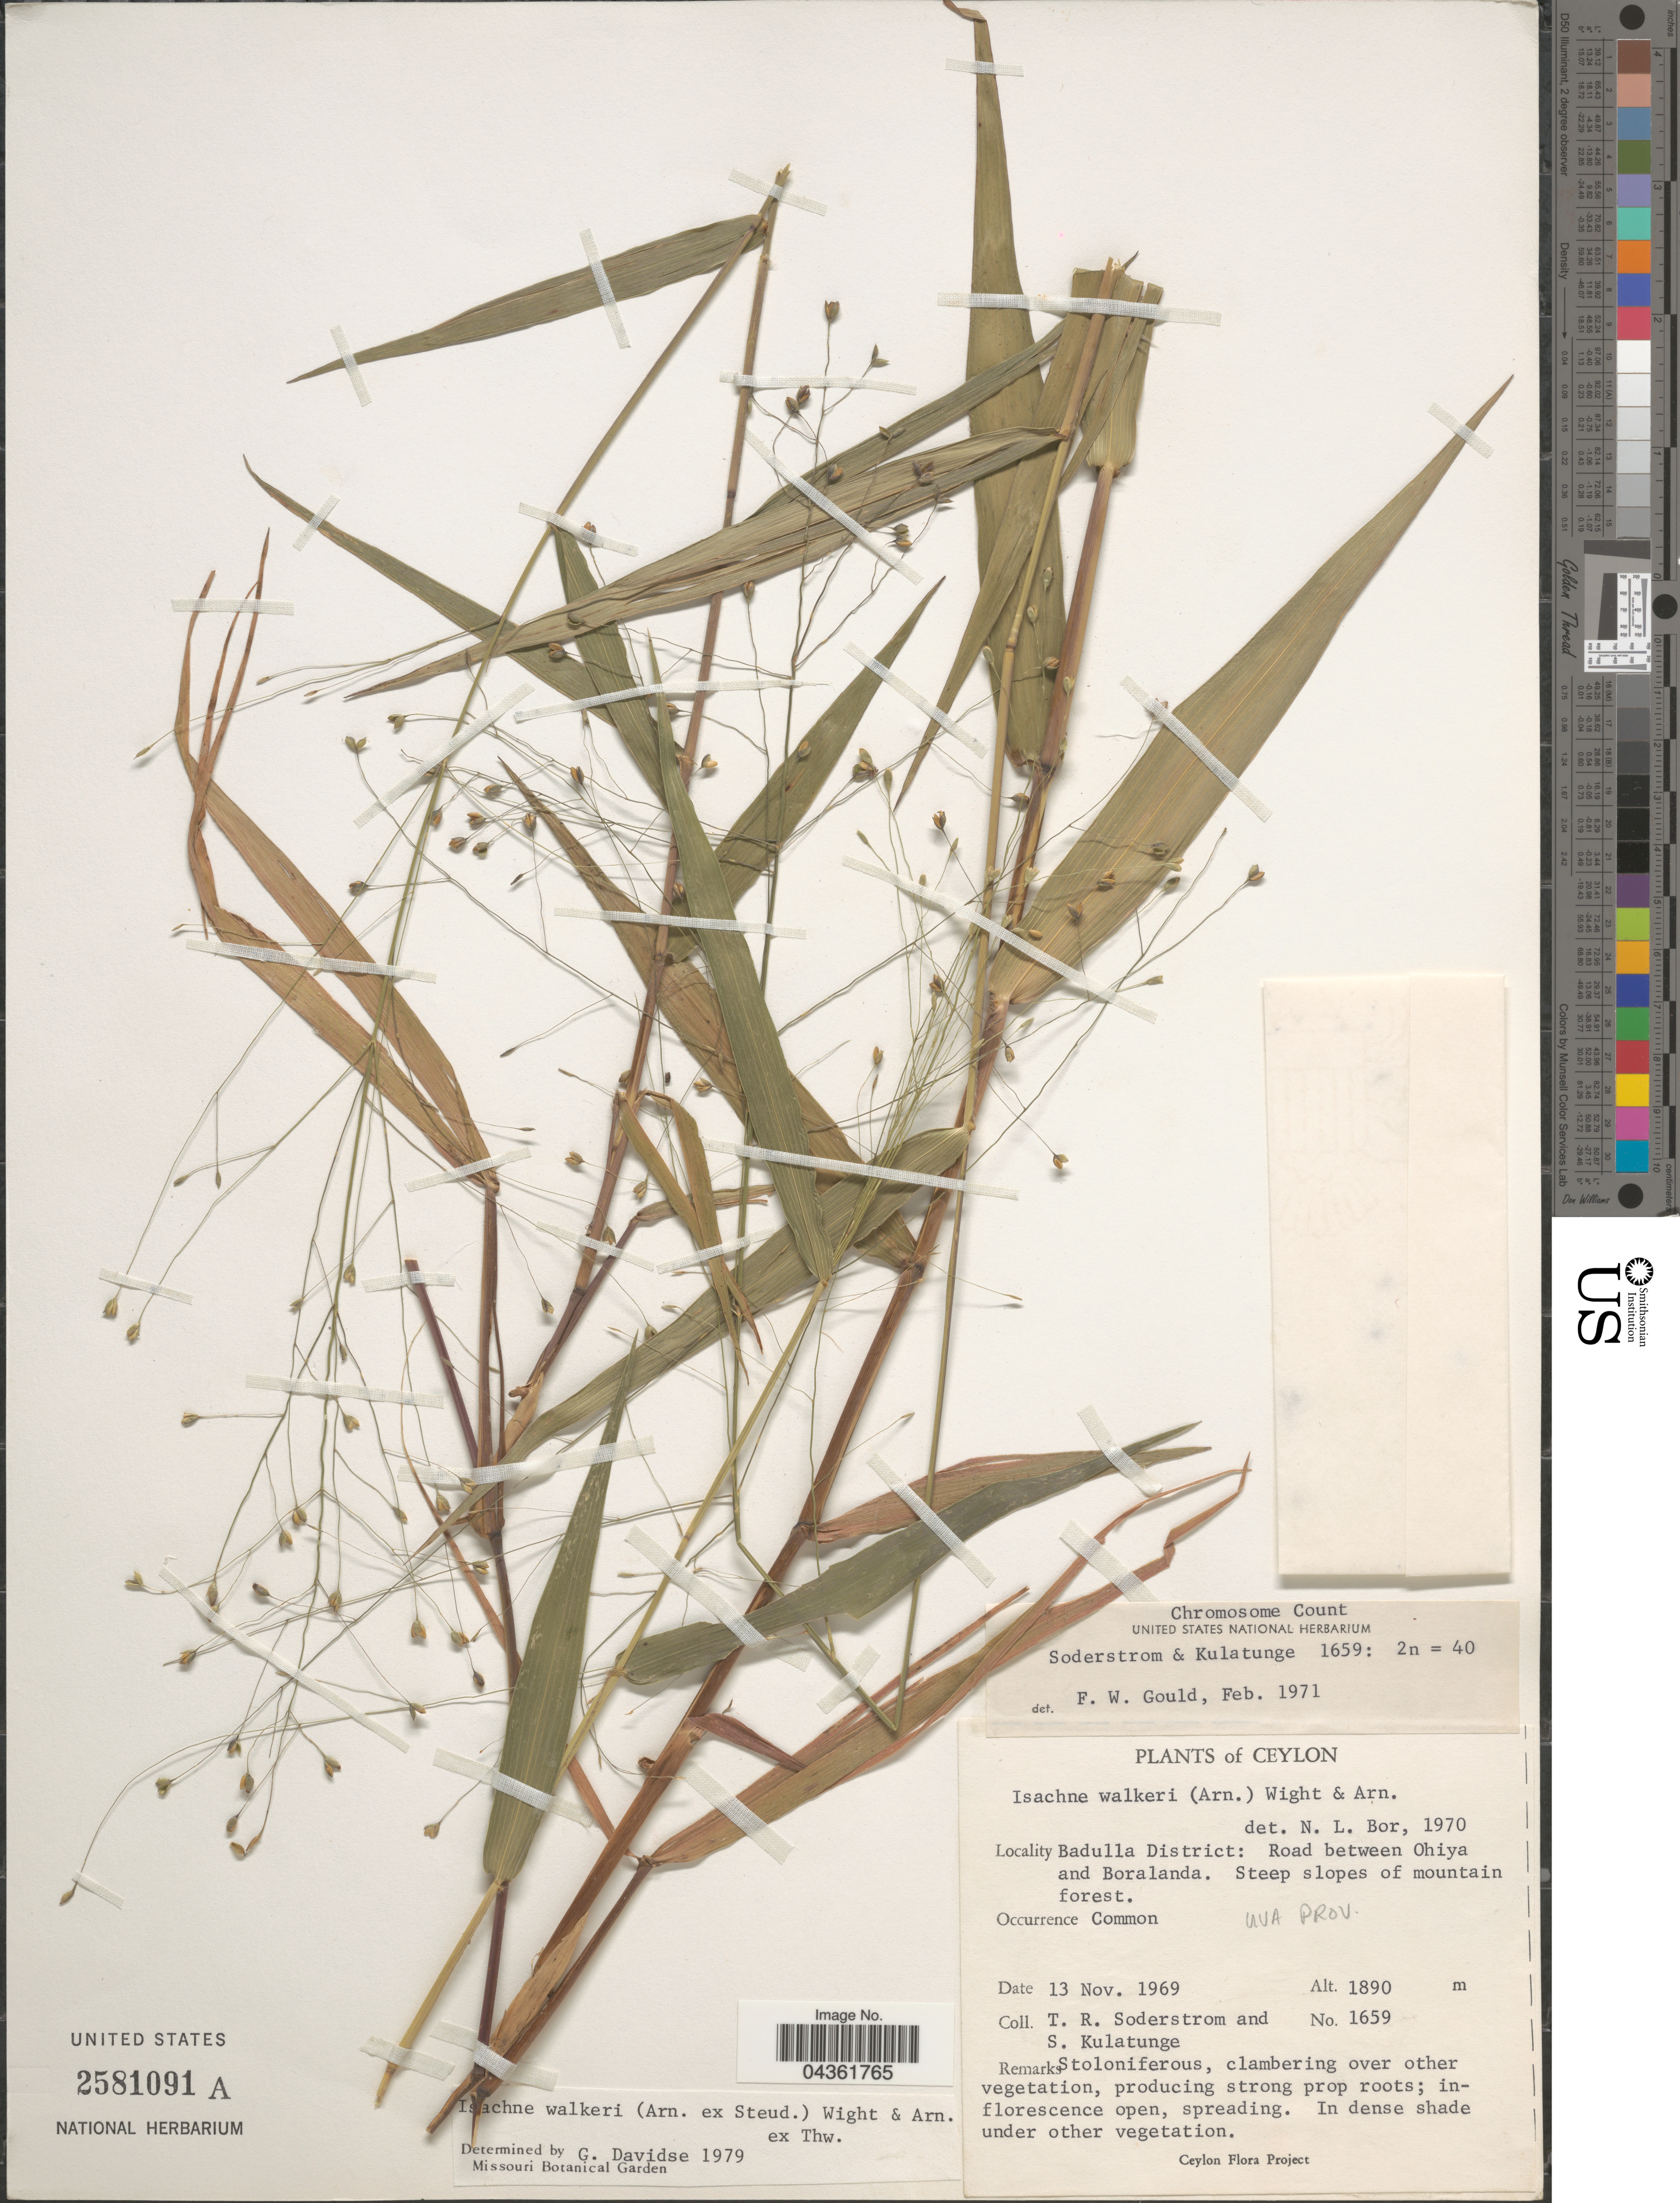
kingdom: Plantae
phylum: Tracheophyta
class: Liliopsida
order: Poales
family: Poaceae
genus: Isachne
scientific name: Isachne walkeri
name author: (Arn. ex Steud.) Wight & Arn. ex Hook. f.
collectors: T. R. Soderstrom & S. Kulatunge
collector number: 1659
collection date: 1969-11-13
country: Sri Lanka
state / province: Uva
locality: Ceylon. Badulla District: Road between Ohiya and Boralanda. Steep slopes of mountain forest.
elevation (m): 1890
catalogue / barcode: US 2581091A